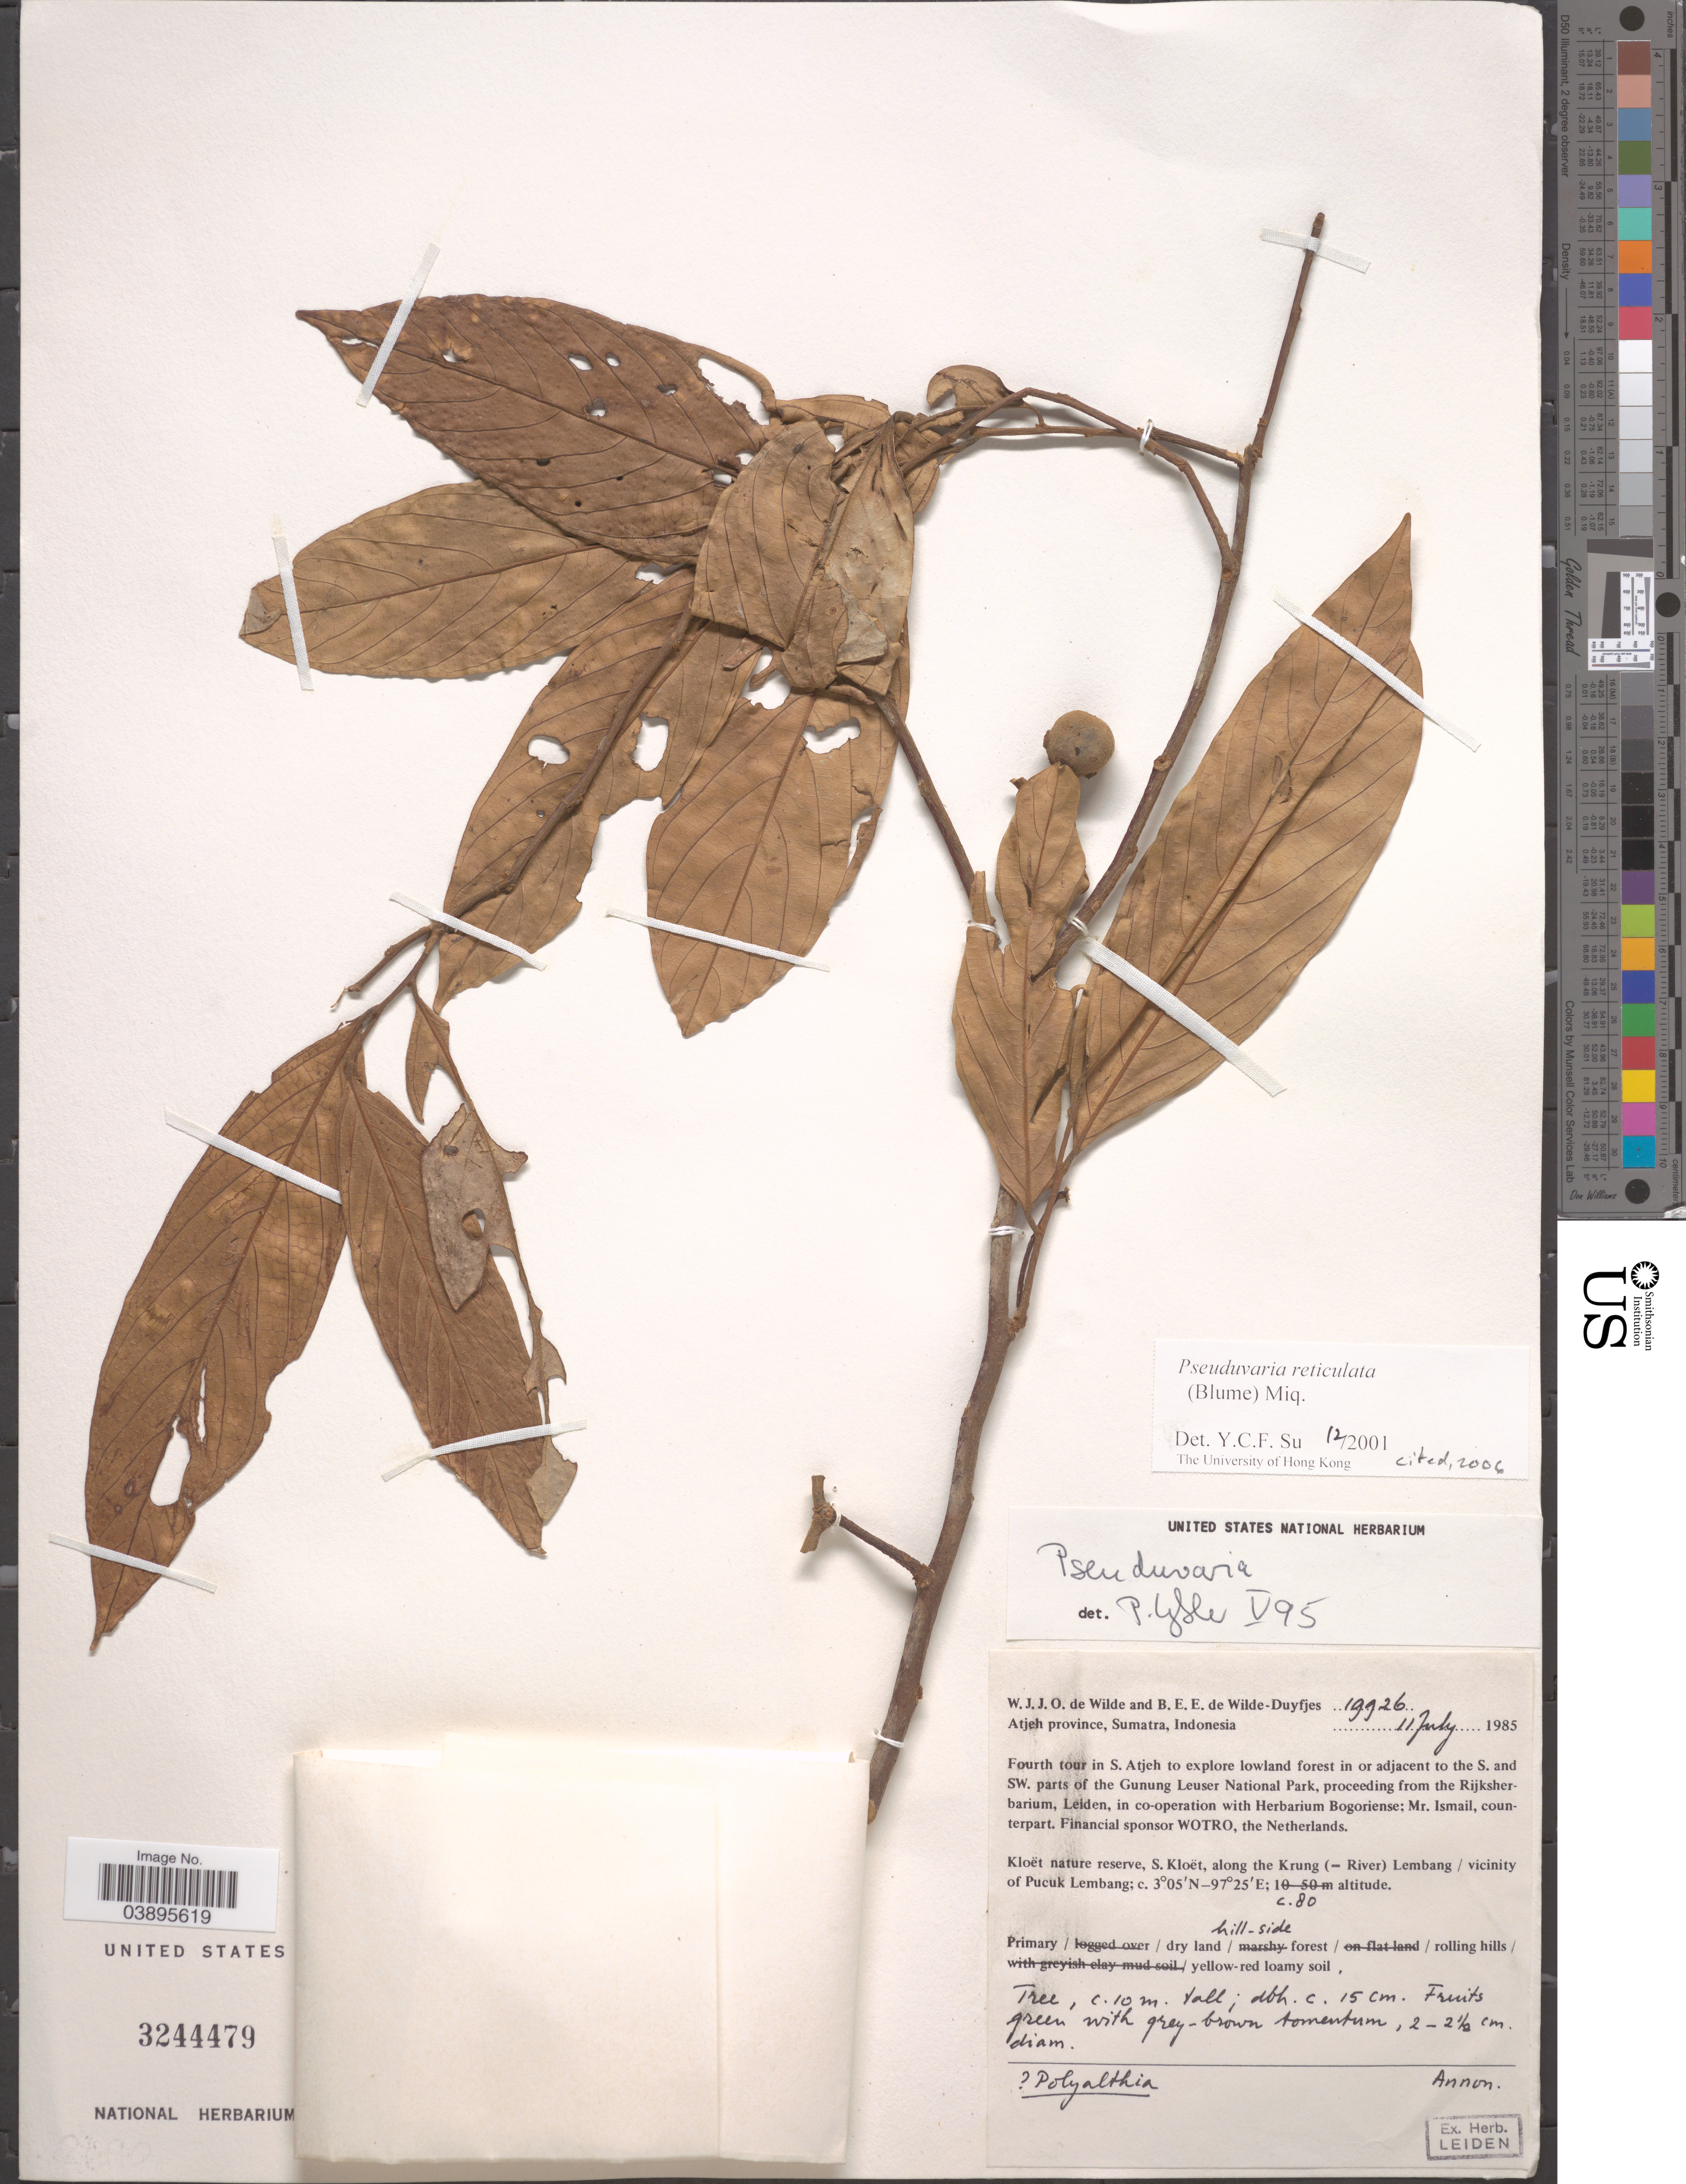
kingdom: Plantae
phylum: Tracheophyta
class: Magnoliopsida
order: Magnoliales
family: Annonaceae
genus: Pseuduvaria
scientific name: Pseuduvaria reticulata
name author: (Blume) Miq.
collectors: W. J. de Wilde & B. E. de Wilde-Duyfjes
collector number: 19926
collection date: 1985-07-11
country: Indonesia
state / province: Sumatra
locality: Atjeh province, Sumatra. In S. Atjeh to explore lowland forest in or adjacent to the S. and SW. parts of the Gunung Leuser National Park. Kloët nature reserve, S. Kloët, along the Krung (= River) Lembang / vicinity of Pucuk Lembang.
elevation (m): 80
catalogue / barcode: US 3244479